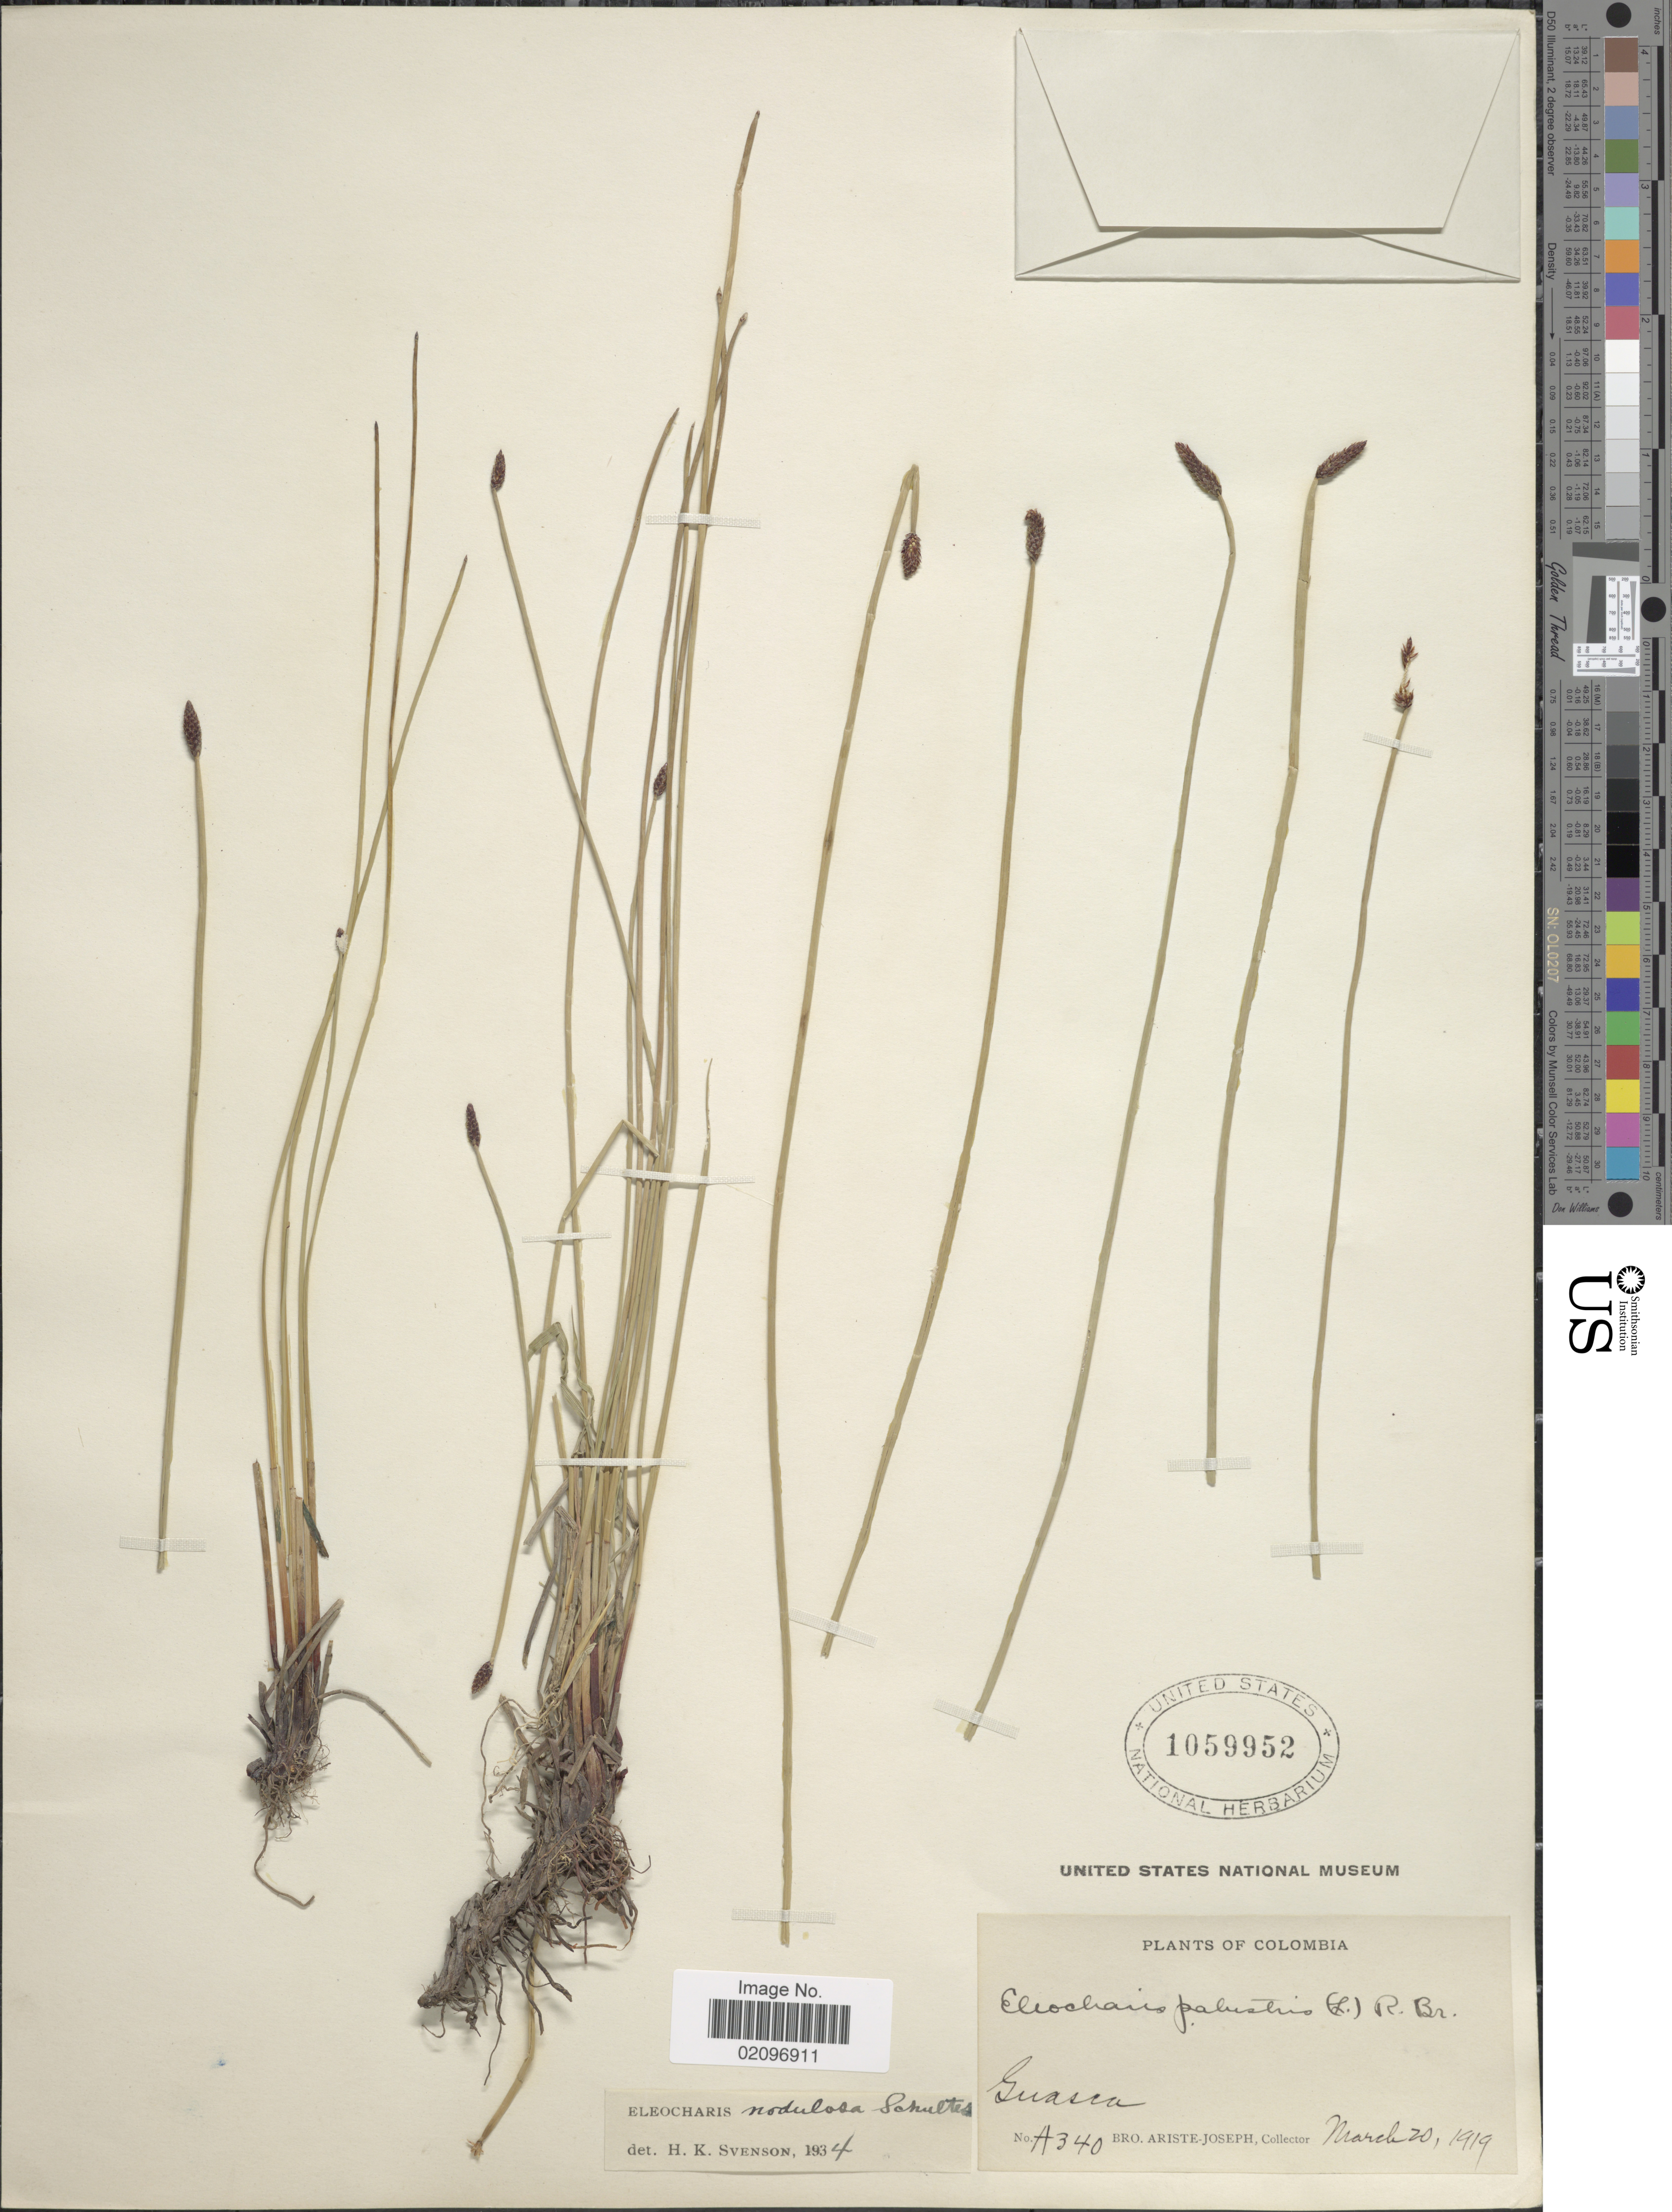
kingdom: Plantae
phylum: Tracheophyta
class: Liliopsida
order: Poales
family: Cyperaceae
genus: Eleocharis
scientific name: Eleocharis montana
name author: (Kunth) Roem. & Schult.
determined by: Strong, Mark T., (BOT), Smithsonian Institution - National Museum of Natural History (UNITED STATES)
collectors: Bro. Ariste-Joseph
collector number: A340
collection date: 1919-03-20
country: Colombia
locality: Colombia, Guasca.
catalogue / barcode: US 1059952